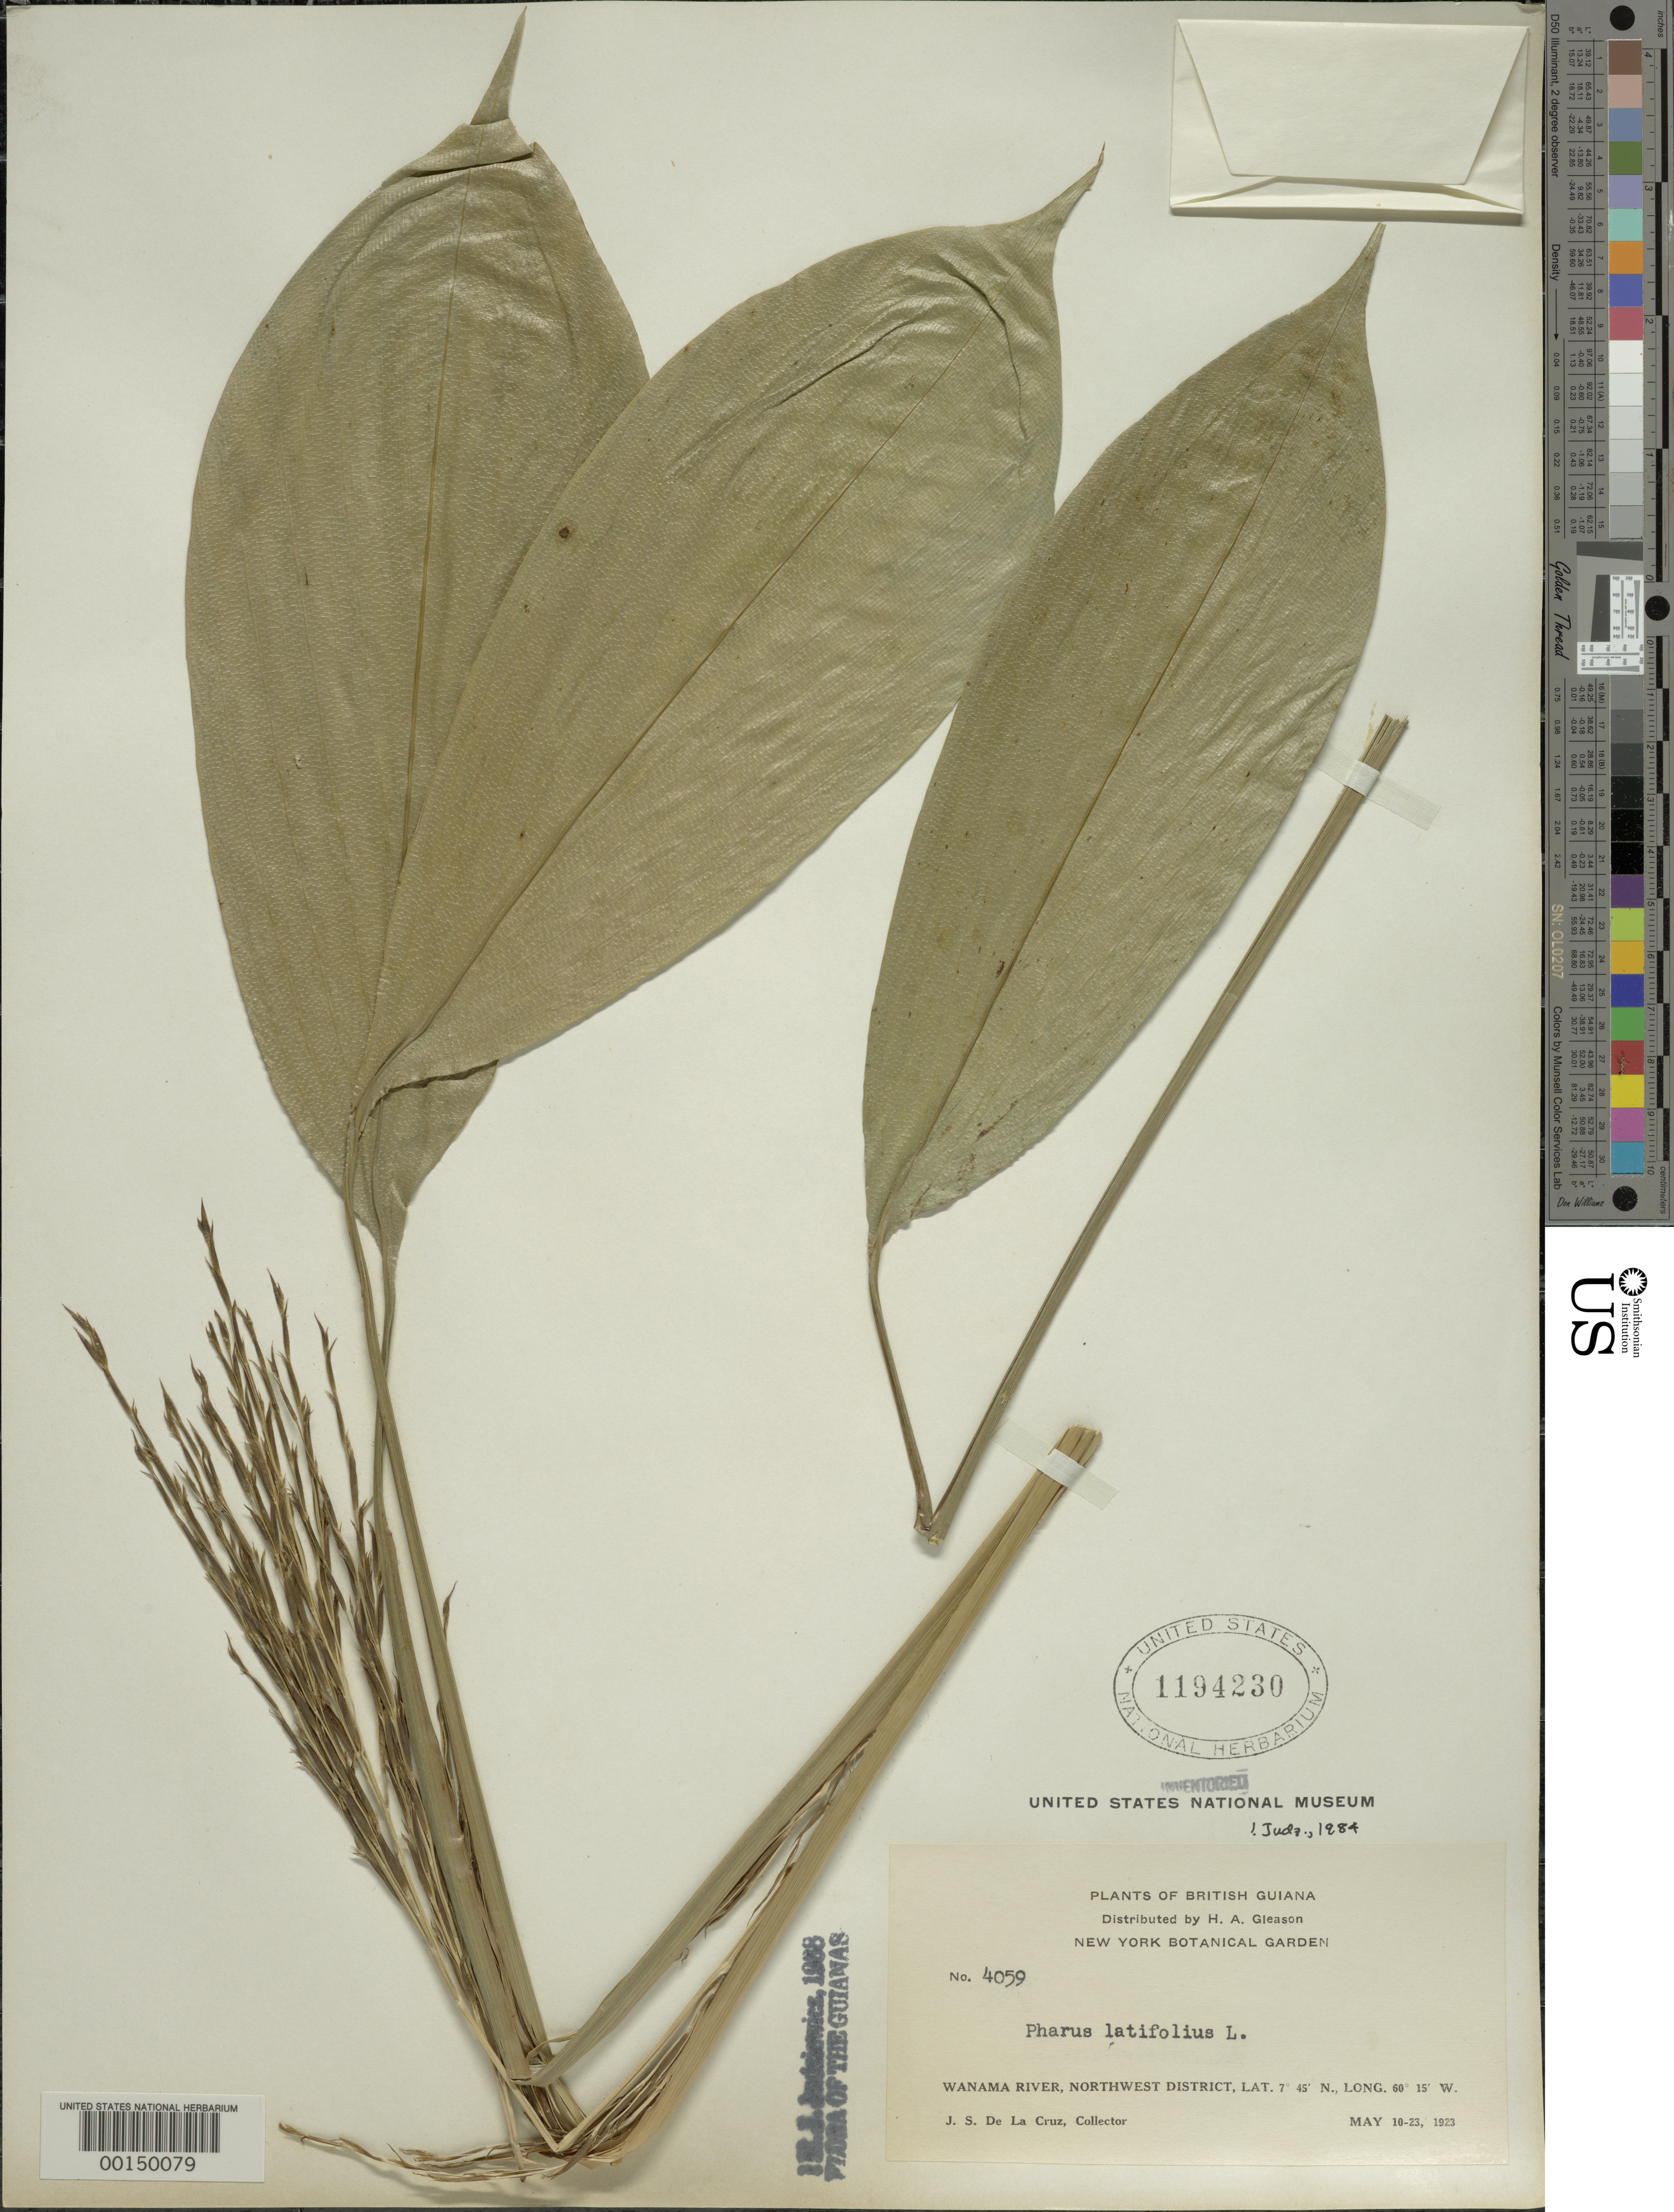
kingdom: Plantae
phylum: Tracheophyta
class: Liliopsida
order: Poales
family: Poaceae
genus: Pharus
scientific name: Pharus latifolius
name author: L.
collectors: J. S. de la Cruz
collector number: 4059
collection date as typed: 10 May 1923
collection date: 1923-05-10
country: Guyana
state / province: Barima-Waini (?)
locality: Wanama river (wanamu river?), lat. 07 45'n: long. 60 15'w, (former) northwest dist.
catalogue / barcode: US 1194230